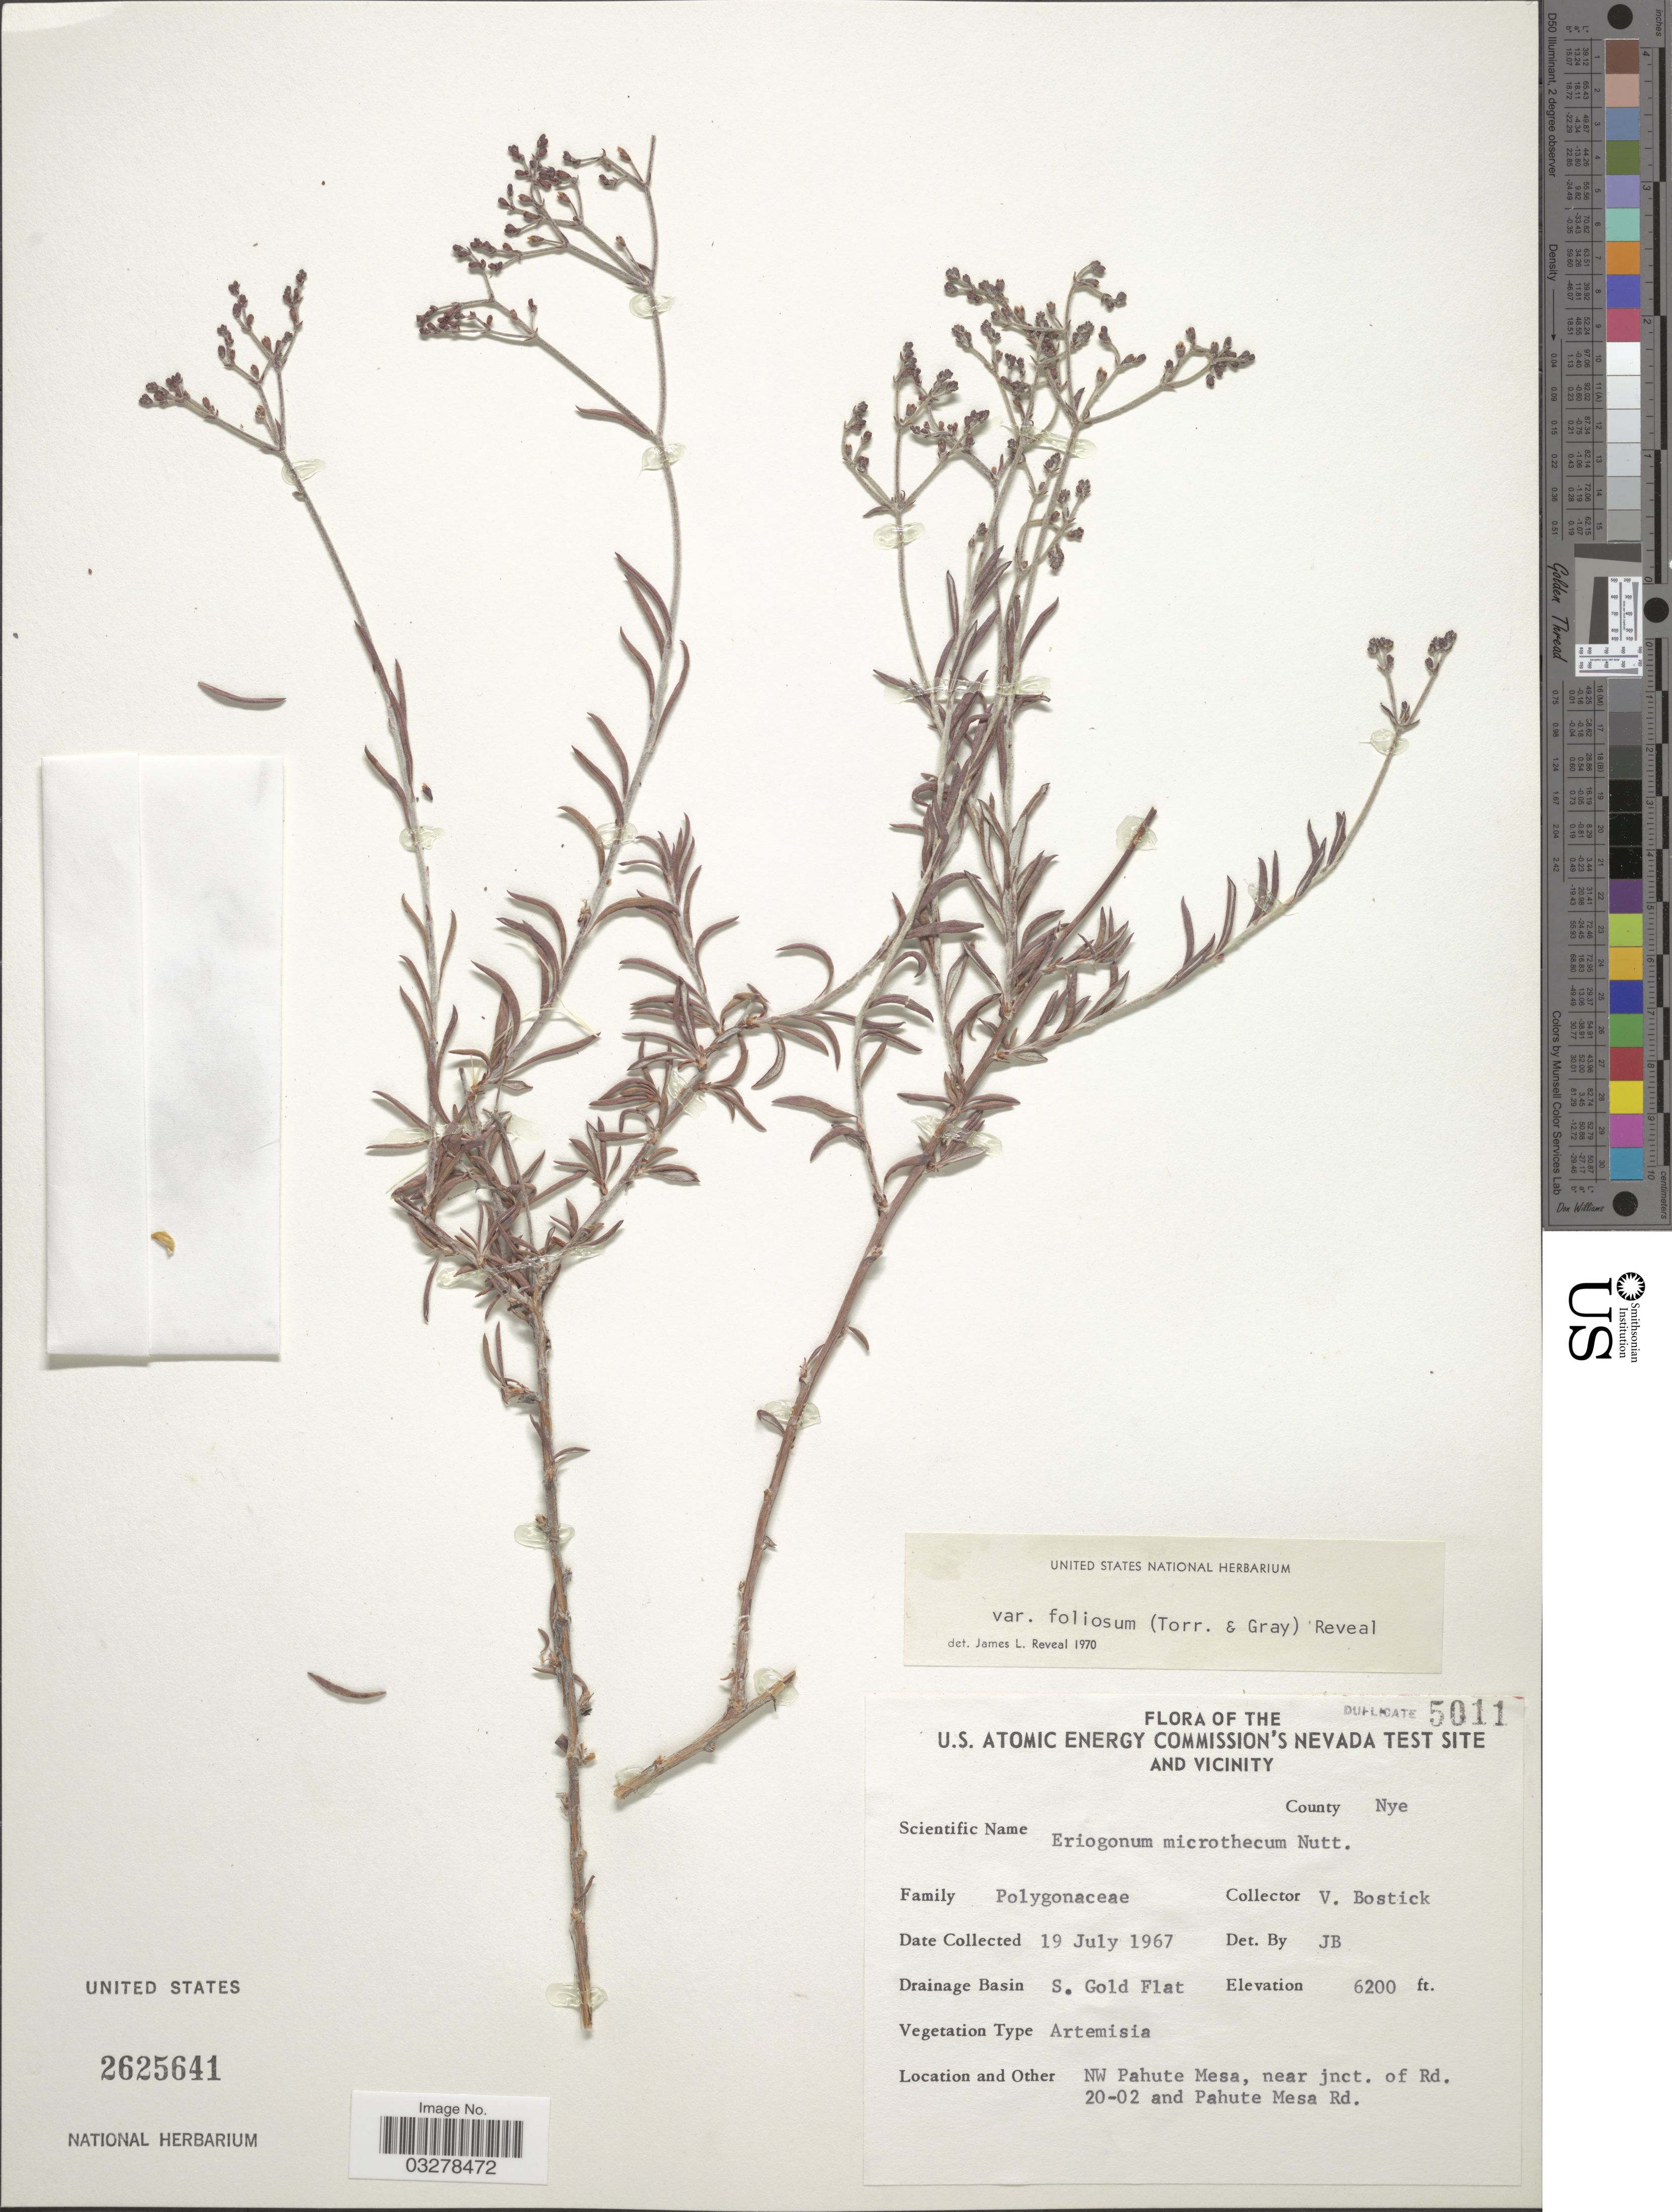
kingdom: Plantae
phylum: Tracheophyta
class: Magnoliopsida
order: Caryophyllales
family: Polygonaceae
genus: Eriogonum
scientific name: Eriogonum microtheca var. foliosum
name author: (Torr. & A. Gray) Reveal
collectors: V. Bostick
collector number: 2011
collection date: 1967-07-19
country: United States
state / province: Nevada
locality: U.S. Atomic Energy Commission's Nevada Test Site and Vicinity. County Nye. Drainage Basin S. Gold Flat. NW Pahute Mesa, near jnct. of Rd. 20-02 and Pahute Mesa Rd.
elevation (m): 1890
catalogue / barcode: US 2625641